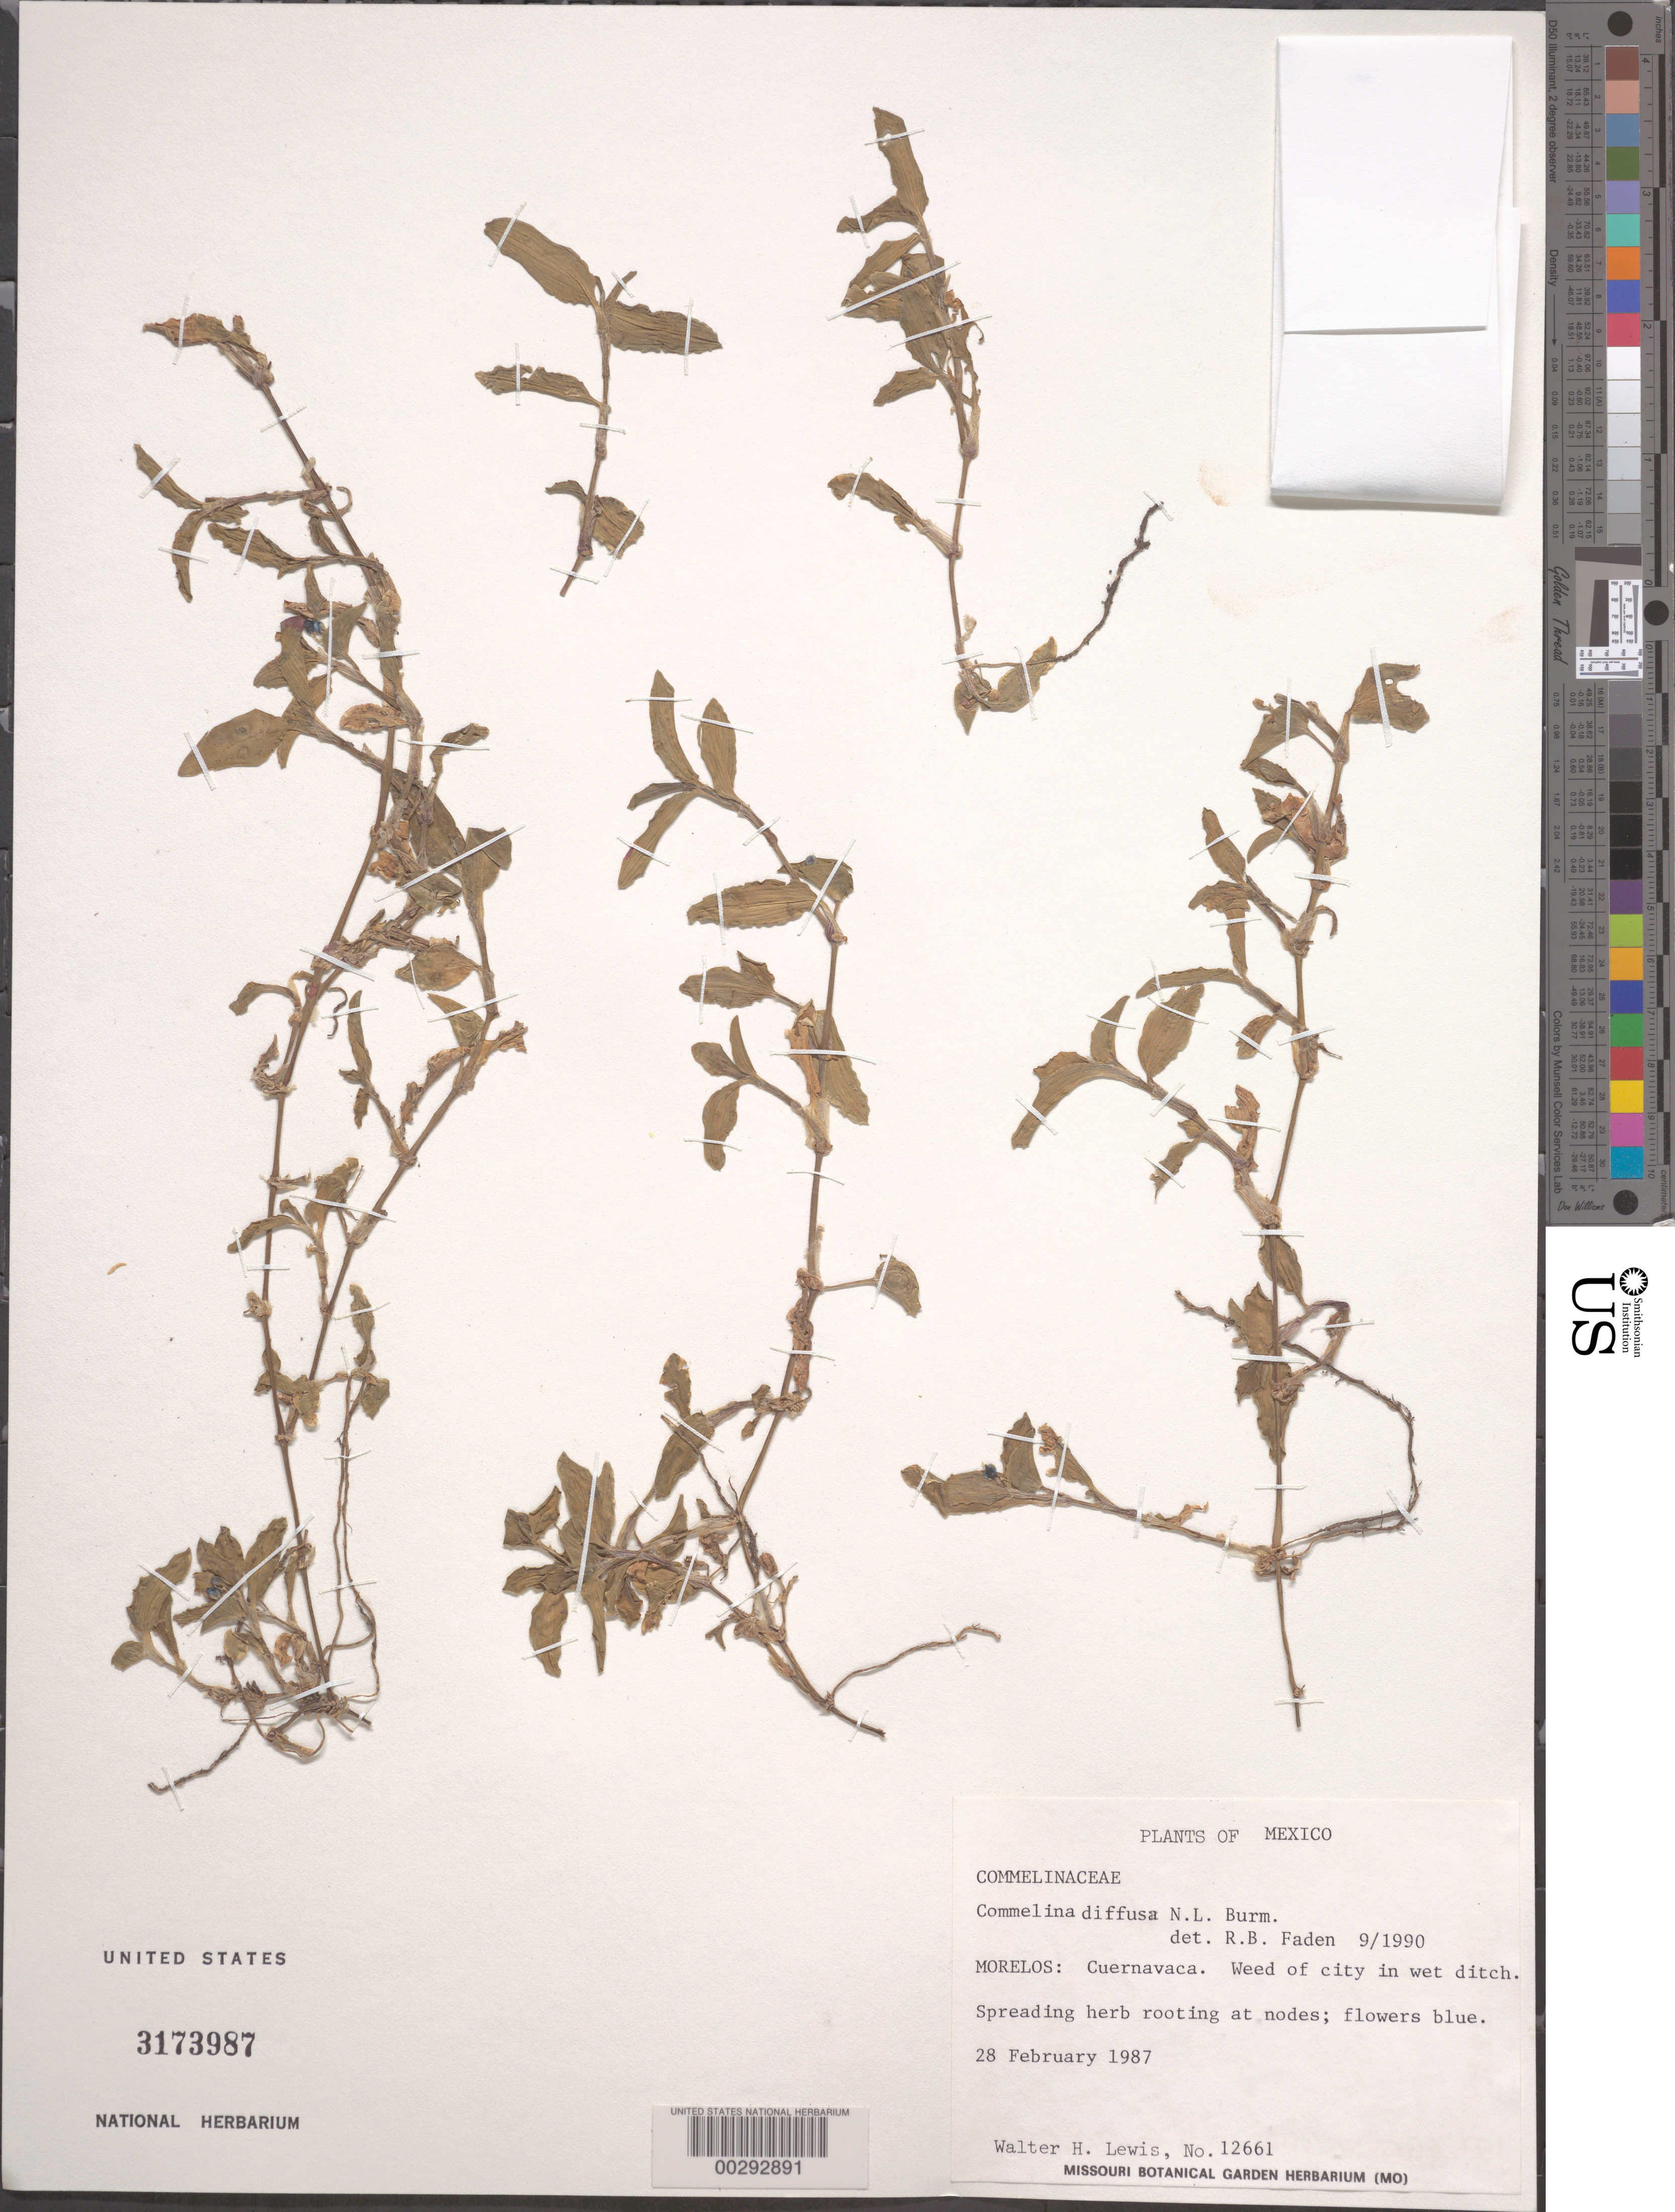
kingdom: Plantae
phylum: Tracheophyta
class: Liliopsida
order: Commelinales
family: Commelinaceae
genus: Commelina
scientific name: Commelina diffusa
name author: Burm. f.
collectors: W. H. Lewis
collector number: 12661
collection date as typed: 28 Feb 1987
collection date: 1987-02-28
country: Mexico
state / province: Morelos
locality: Cuernavaca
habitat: In wet ditch in city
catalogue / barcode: US 3173987